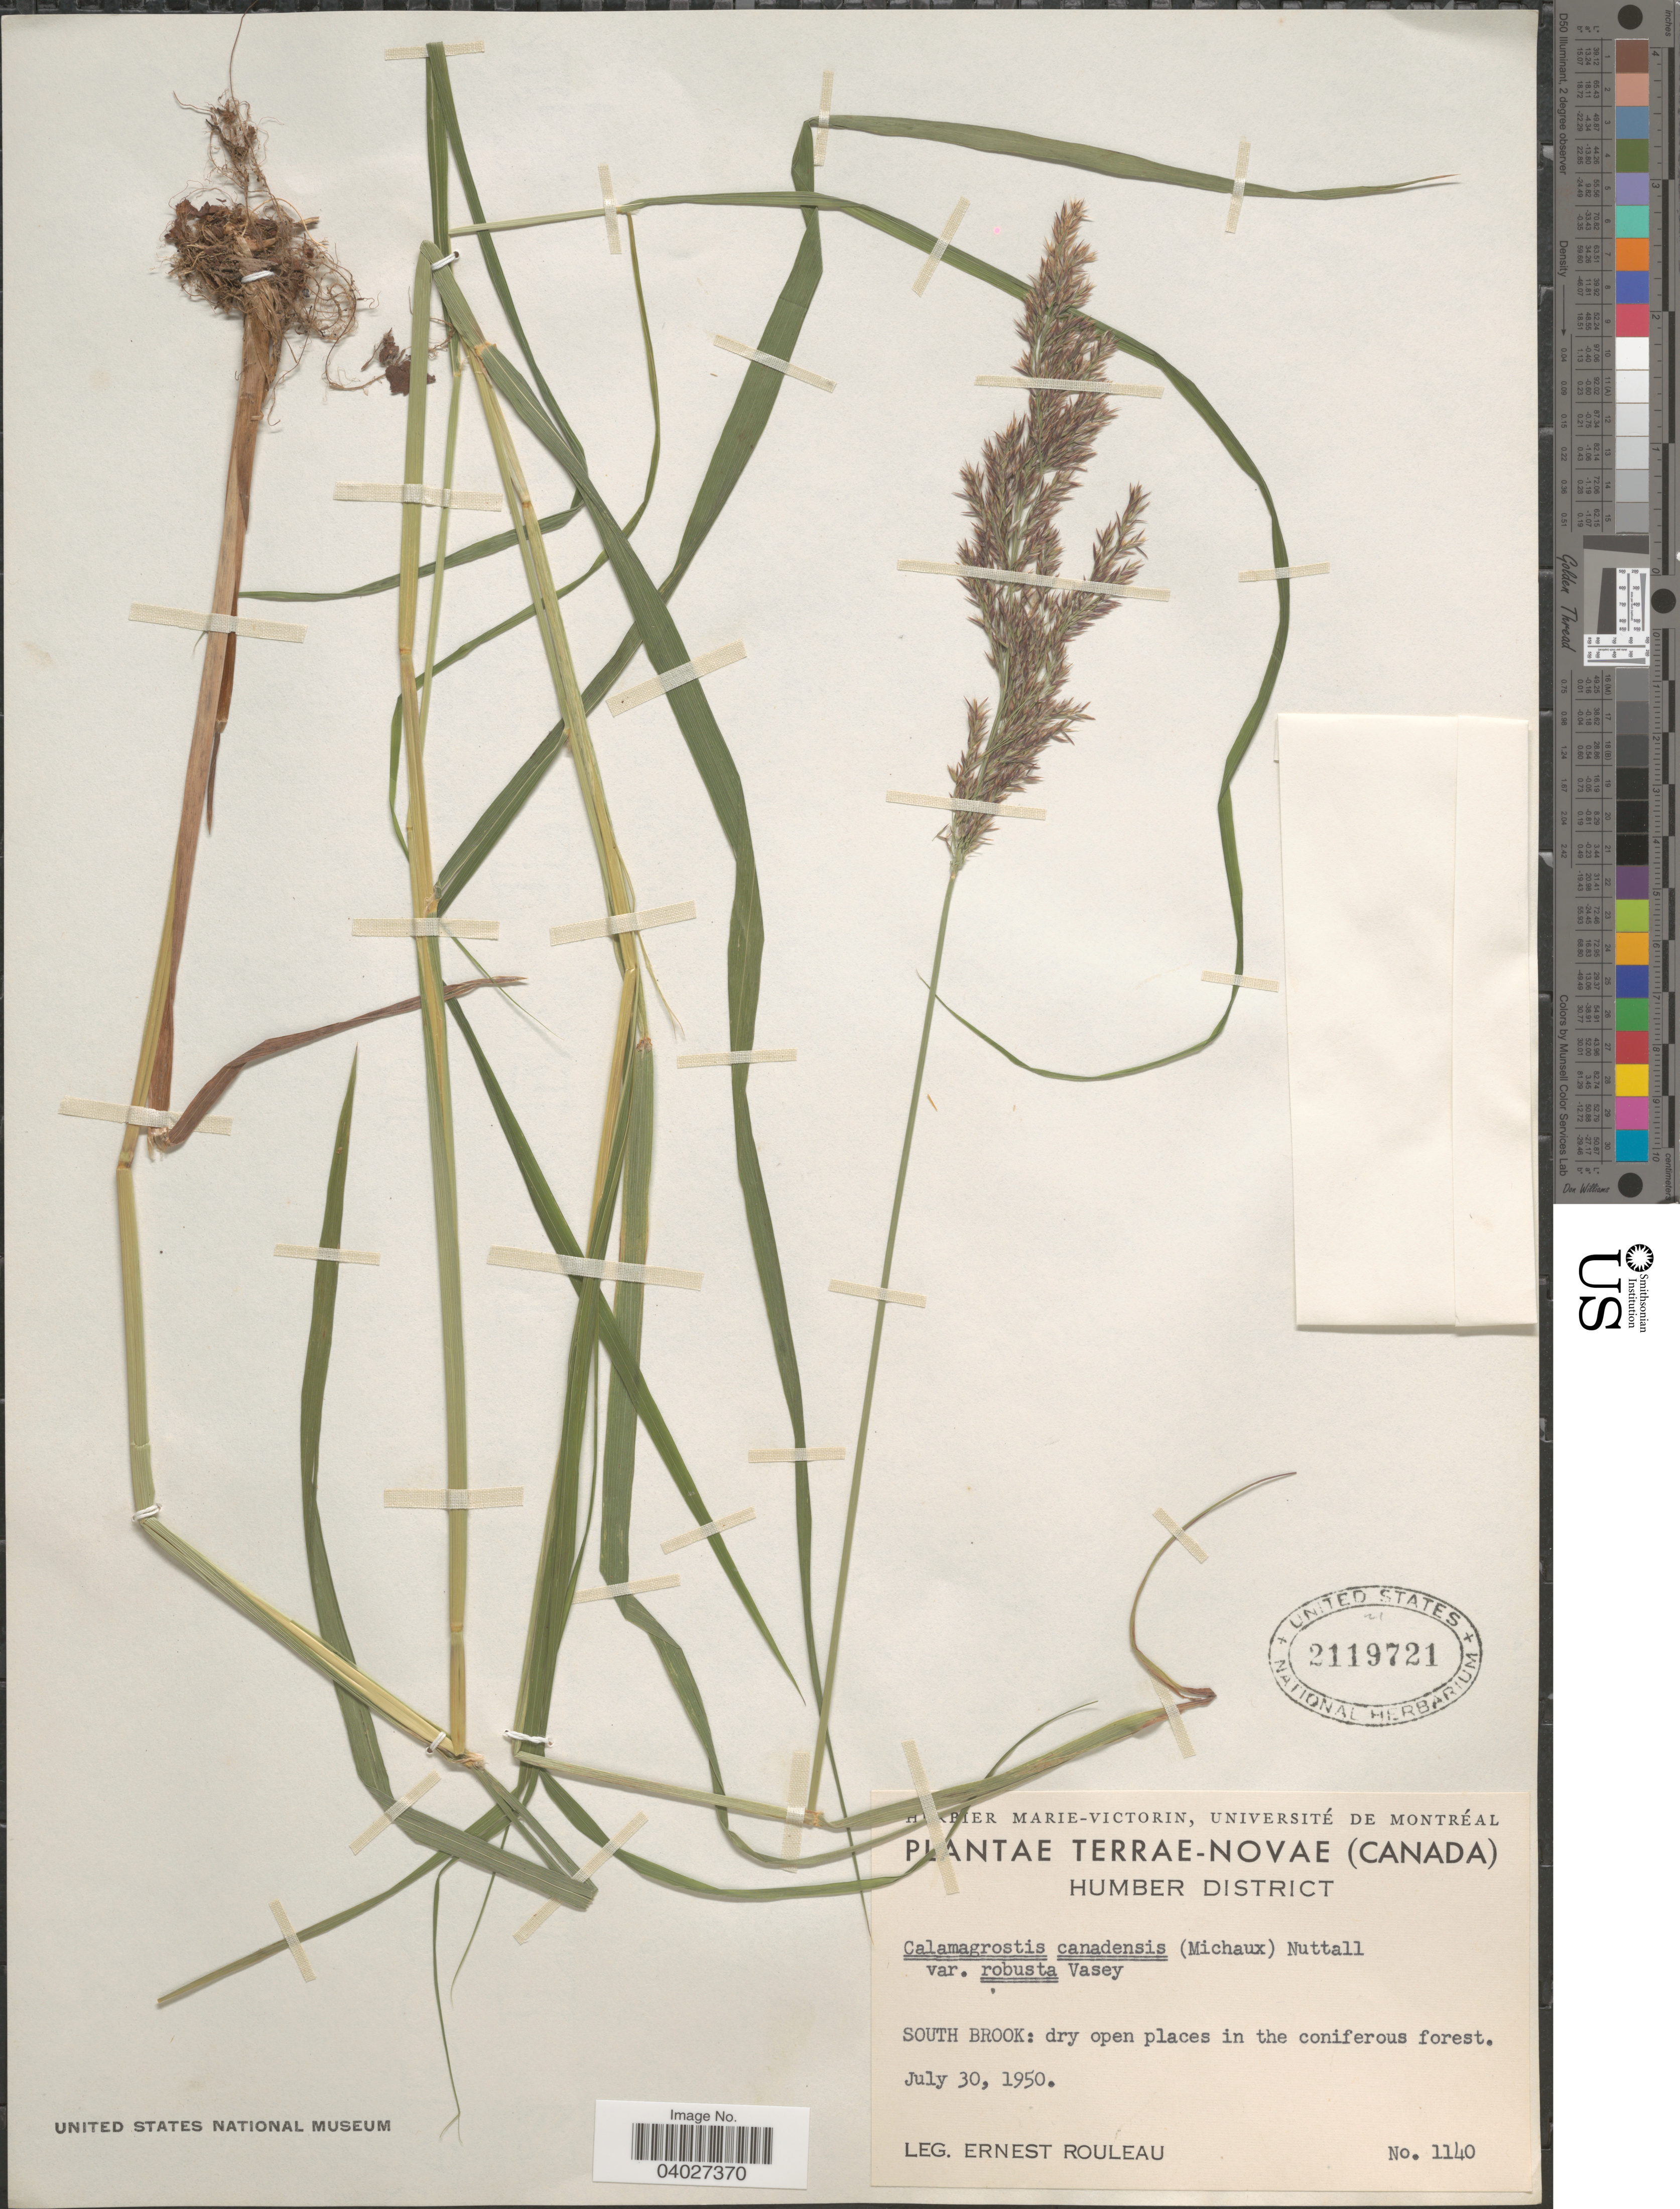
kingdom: Plantae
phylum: Tracheophyta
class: Liliopsida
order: Poales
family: Poaceae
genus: Calamagrostis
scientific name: Calamagrostis canadensis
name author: (Michx.) P. Beauv.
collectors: E. Rouleau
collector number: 1140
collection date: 1950-07-30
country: Canada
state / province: Newfoundland and Labrador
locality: Terrae-Novae. Humber District. South Brook: dry open places in the coniferous forest.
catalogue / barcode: US 2119721